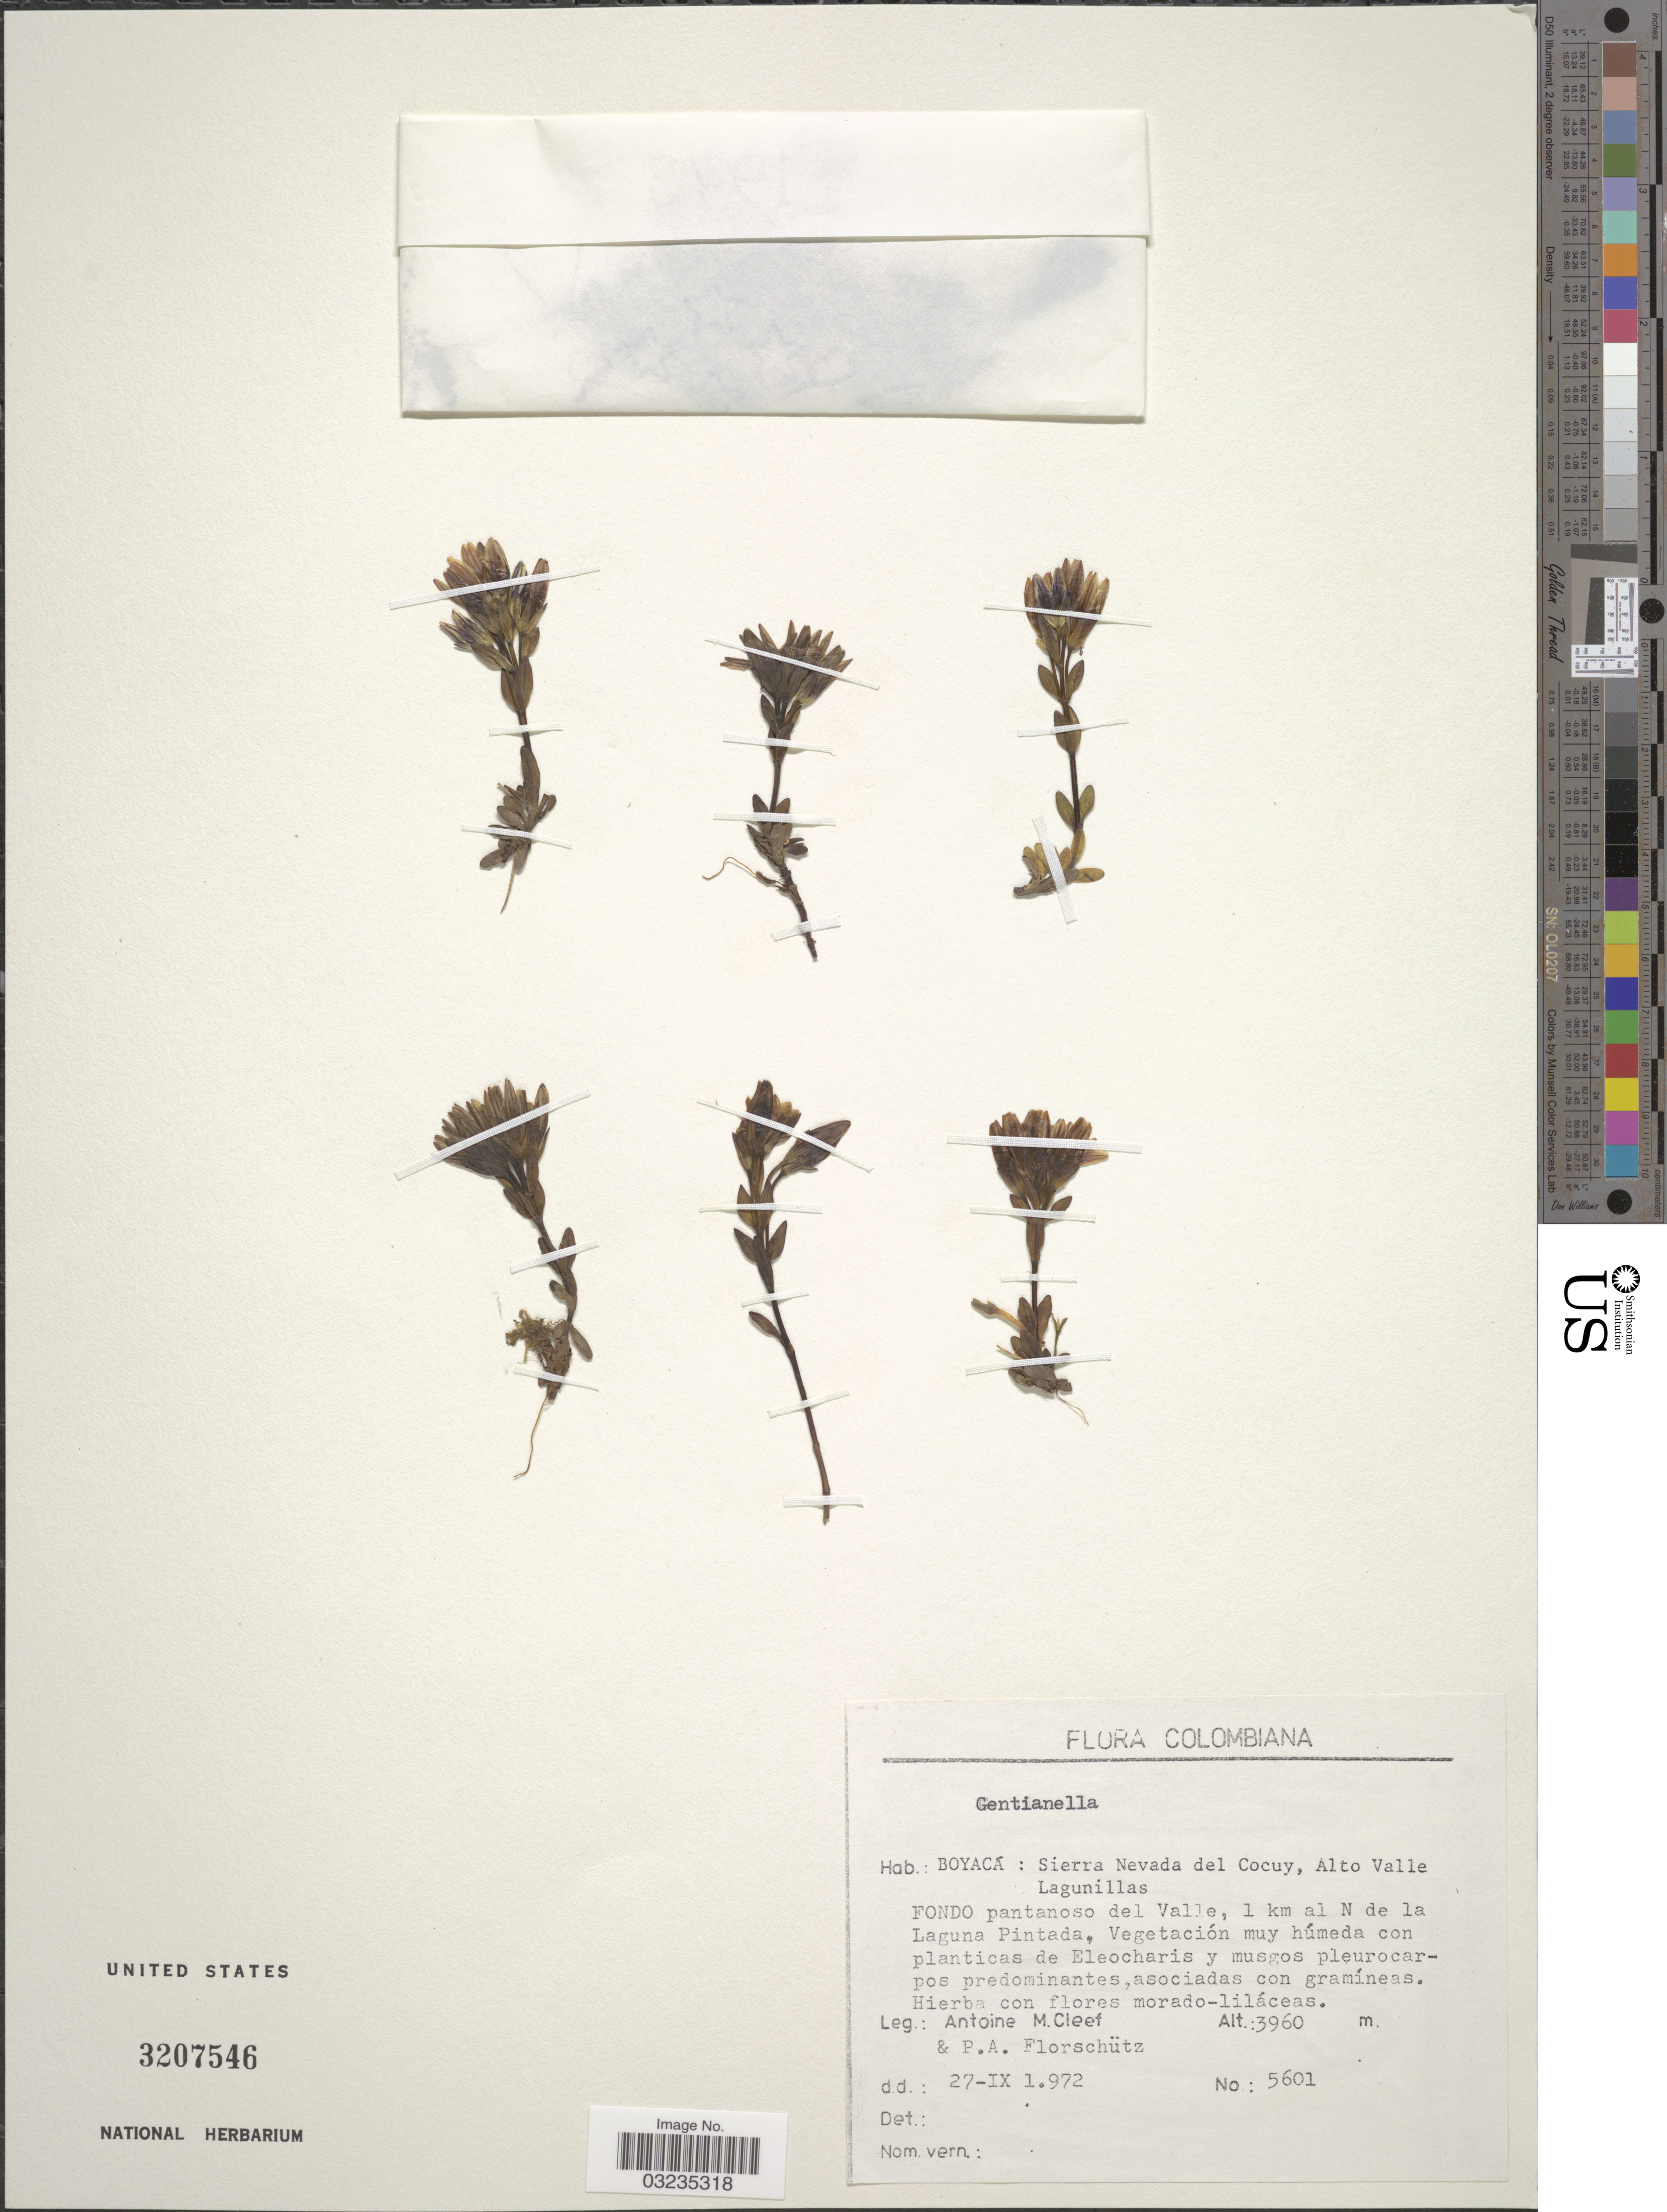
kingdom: Plantae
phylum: Tracheophyta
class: Magnoliopsida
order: Gentianales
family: Gentianaceae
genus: Gentiana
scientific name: Gentiana sp.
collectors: A. M. Cleef & P. Florschütz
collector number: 5601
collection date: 1972-09-27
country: Colombia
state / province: Boyacá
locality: Sierra Nevada del Cocuy, Alto Valle Lagunillas, Fondo pantanoso del Valle, 1 km al N de la Laguna Pintada.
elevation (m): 3960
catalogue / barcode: US 3207546